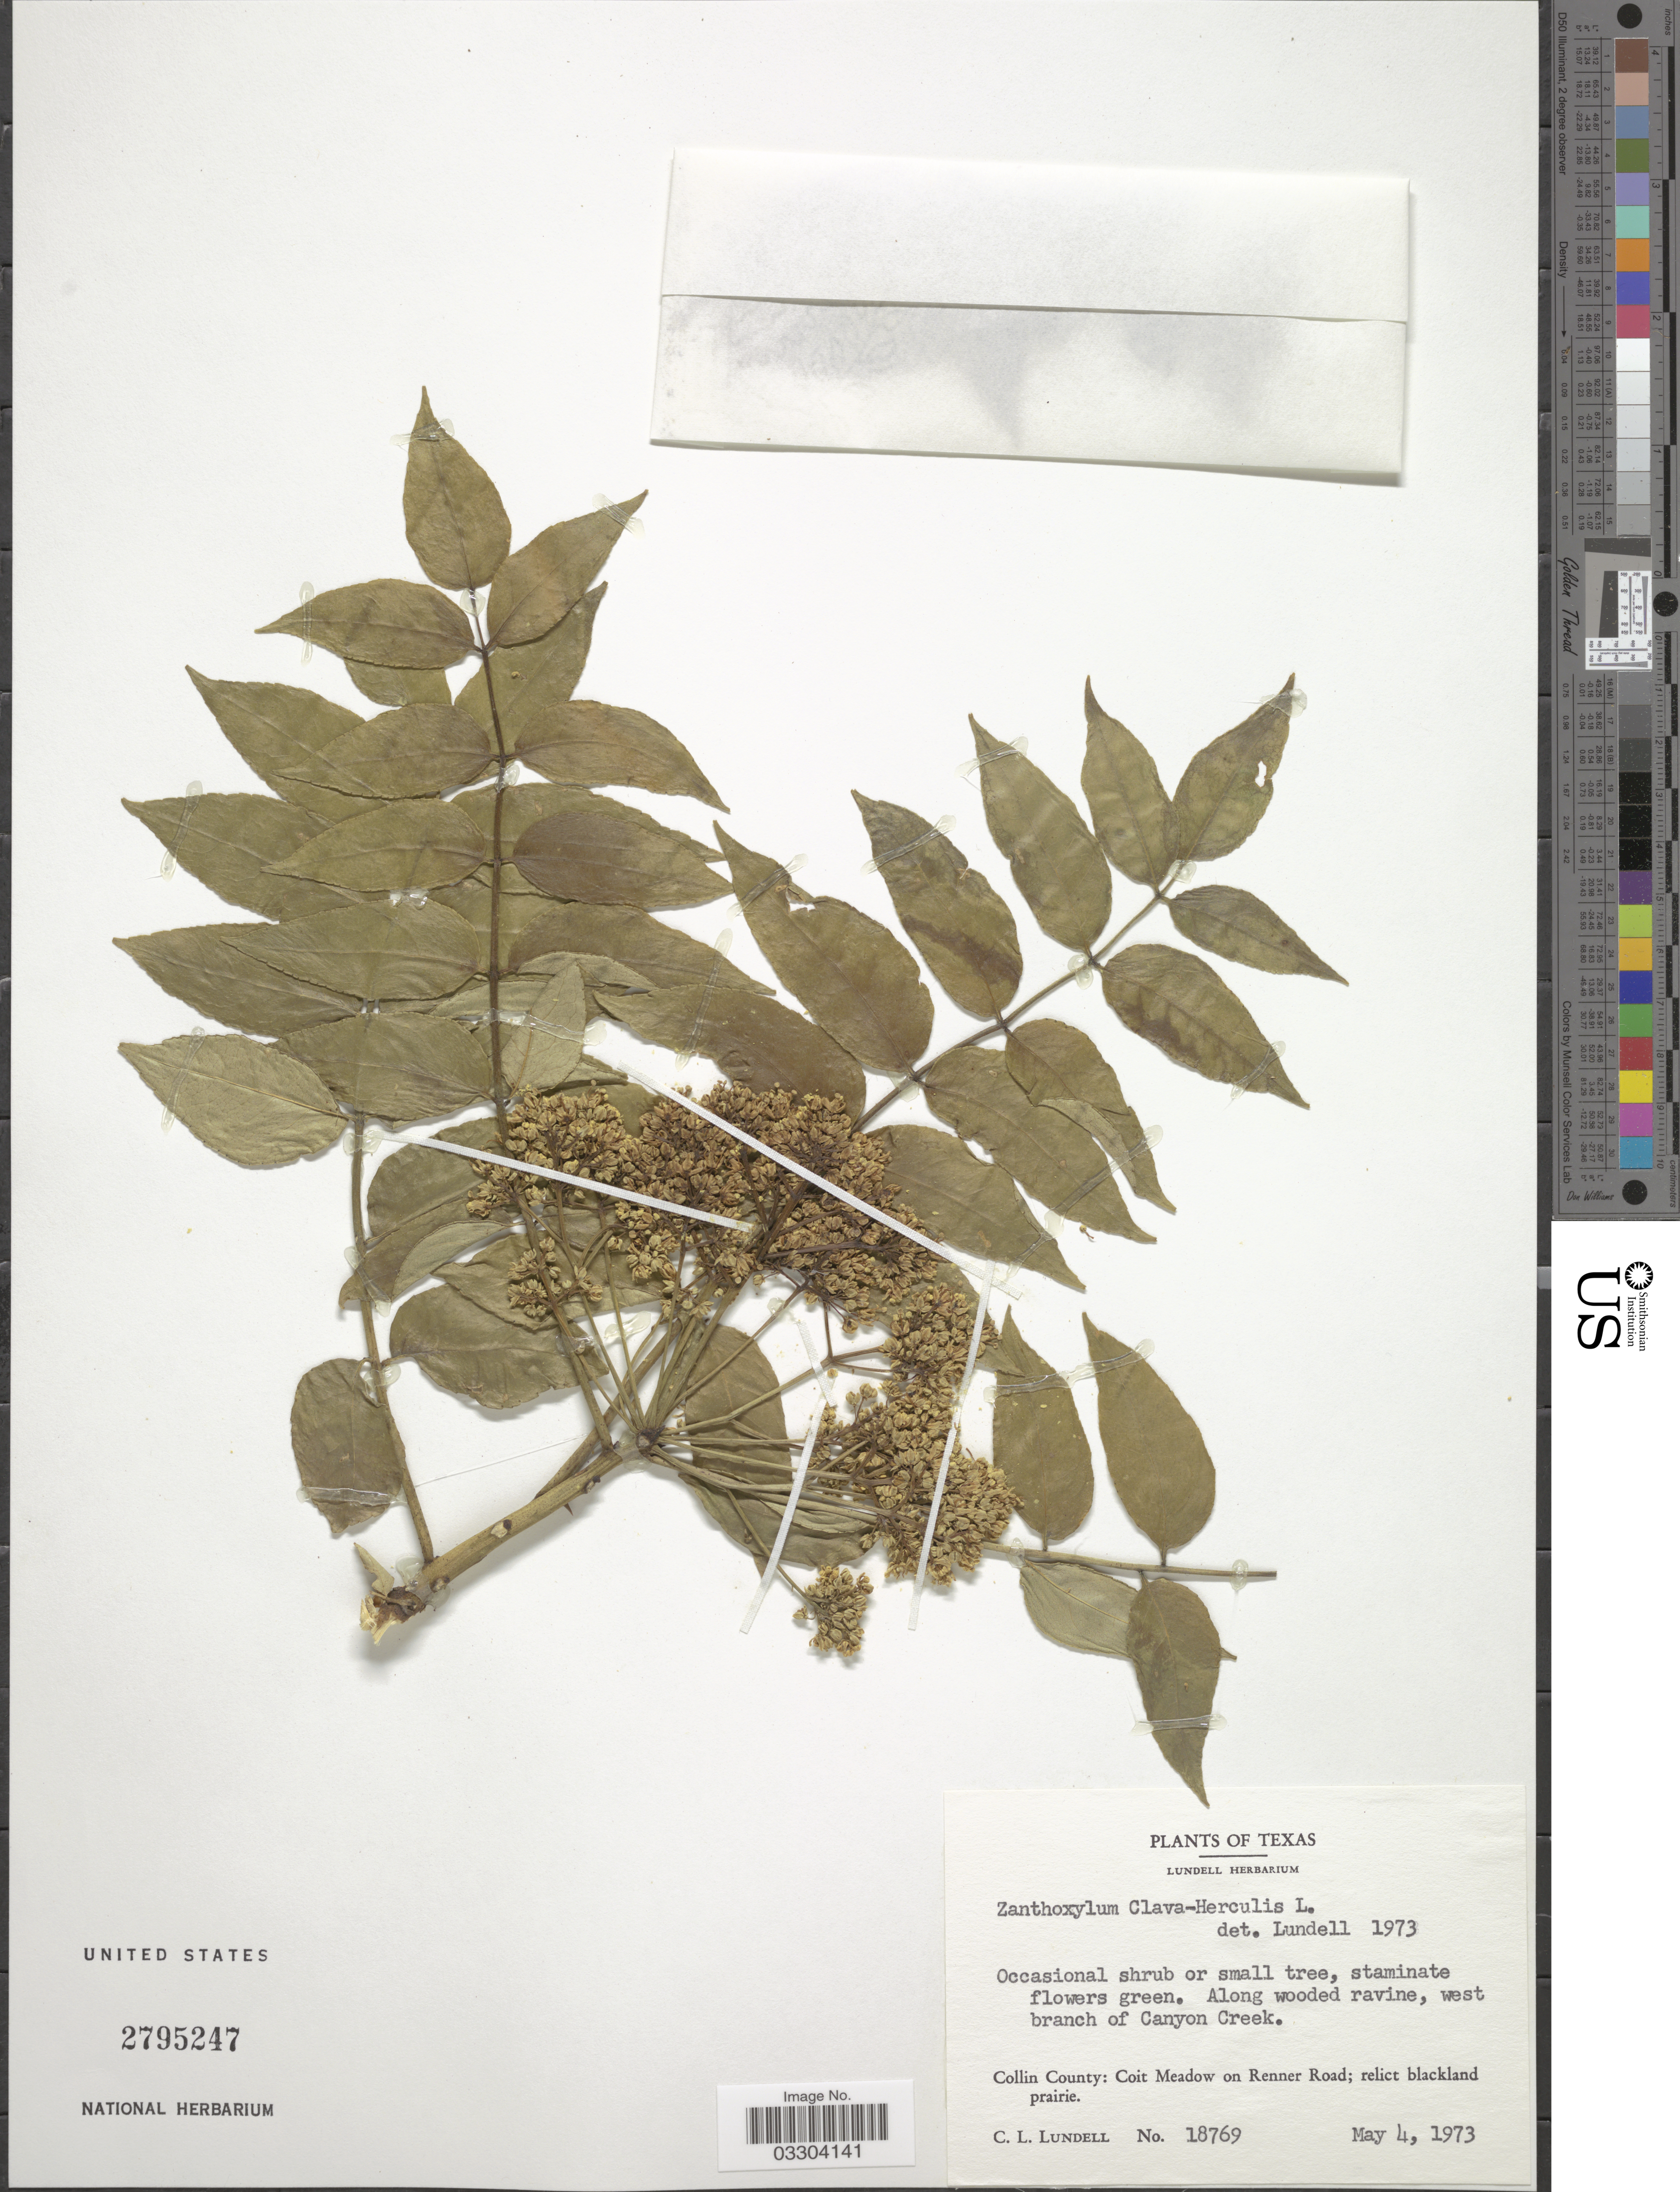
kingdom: Plantae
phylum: Tracheophyta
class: Magnoliopsida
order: Sapindales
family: Rutaceae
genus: Zanthoxylum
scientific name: Zanthoxylum clava-herculis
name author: L.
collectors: C. L. Lundell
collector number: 18769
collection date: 1973-05-04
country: United States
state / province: Texas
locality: Along wooded ravine, west branch of Canyon Creek. Collin County: Coit Meadow on Renner Road; relict blackland prairie.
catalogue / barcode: US 2795247